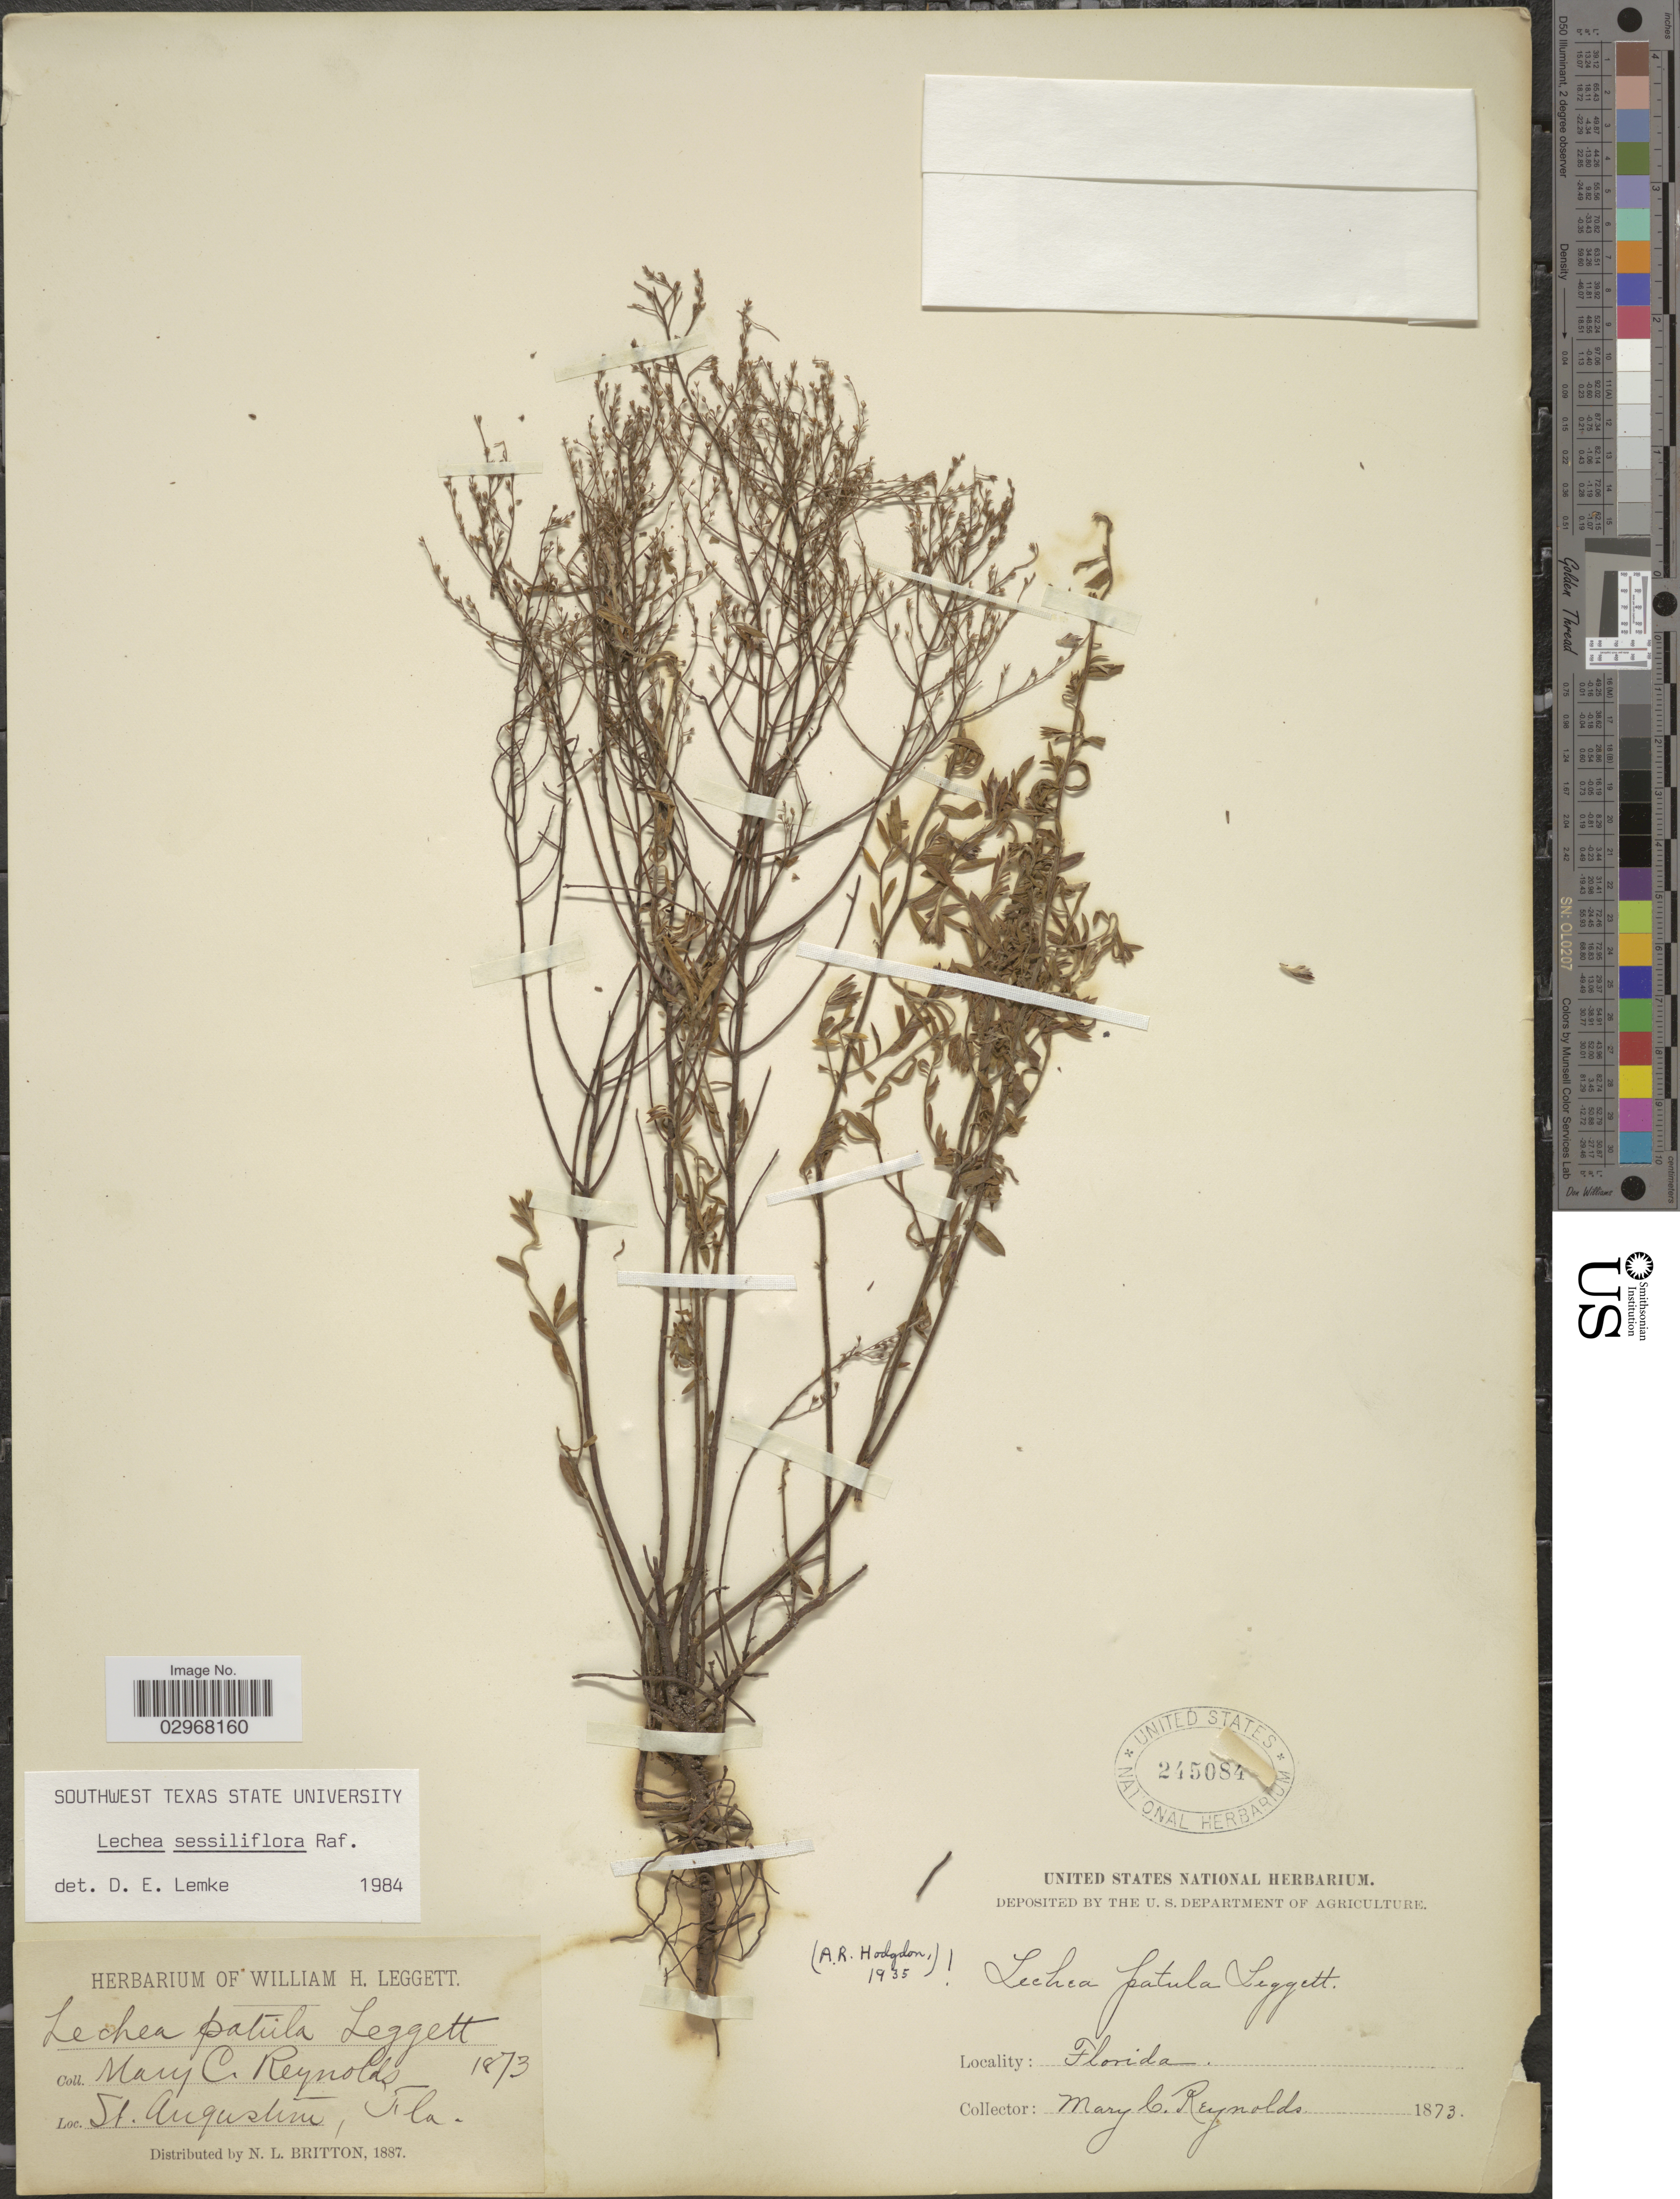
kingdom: Plantae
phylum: Tracheophyta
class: Magnoliopsida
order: Malvales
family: Cistaceae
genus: Lechea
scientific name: Lechea sessiliflora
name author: Raf.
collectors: M. Reynolds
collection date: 1873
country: United States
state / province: Florida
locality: St. Augustine.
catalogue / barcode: US 245084